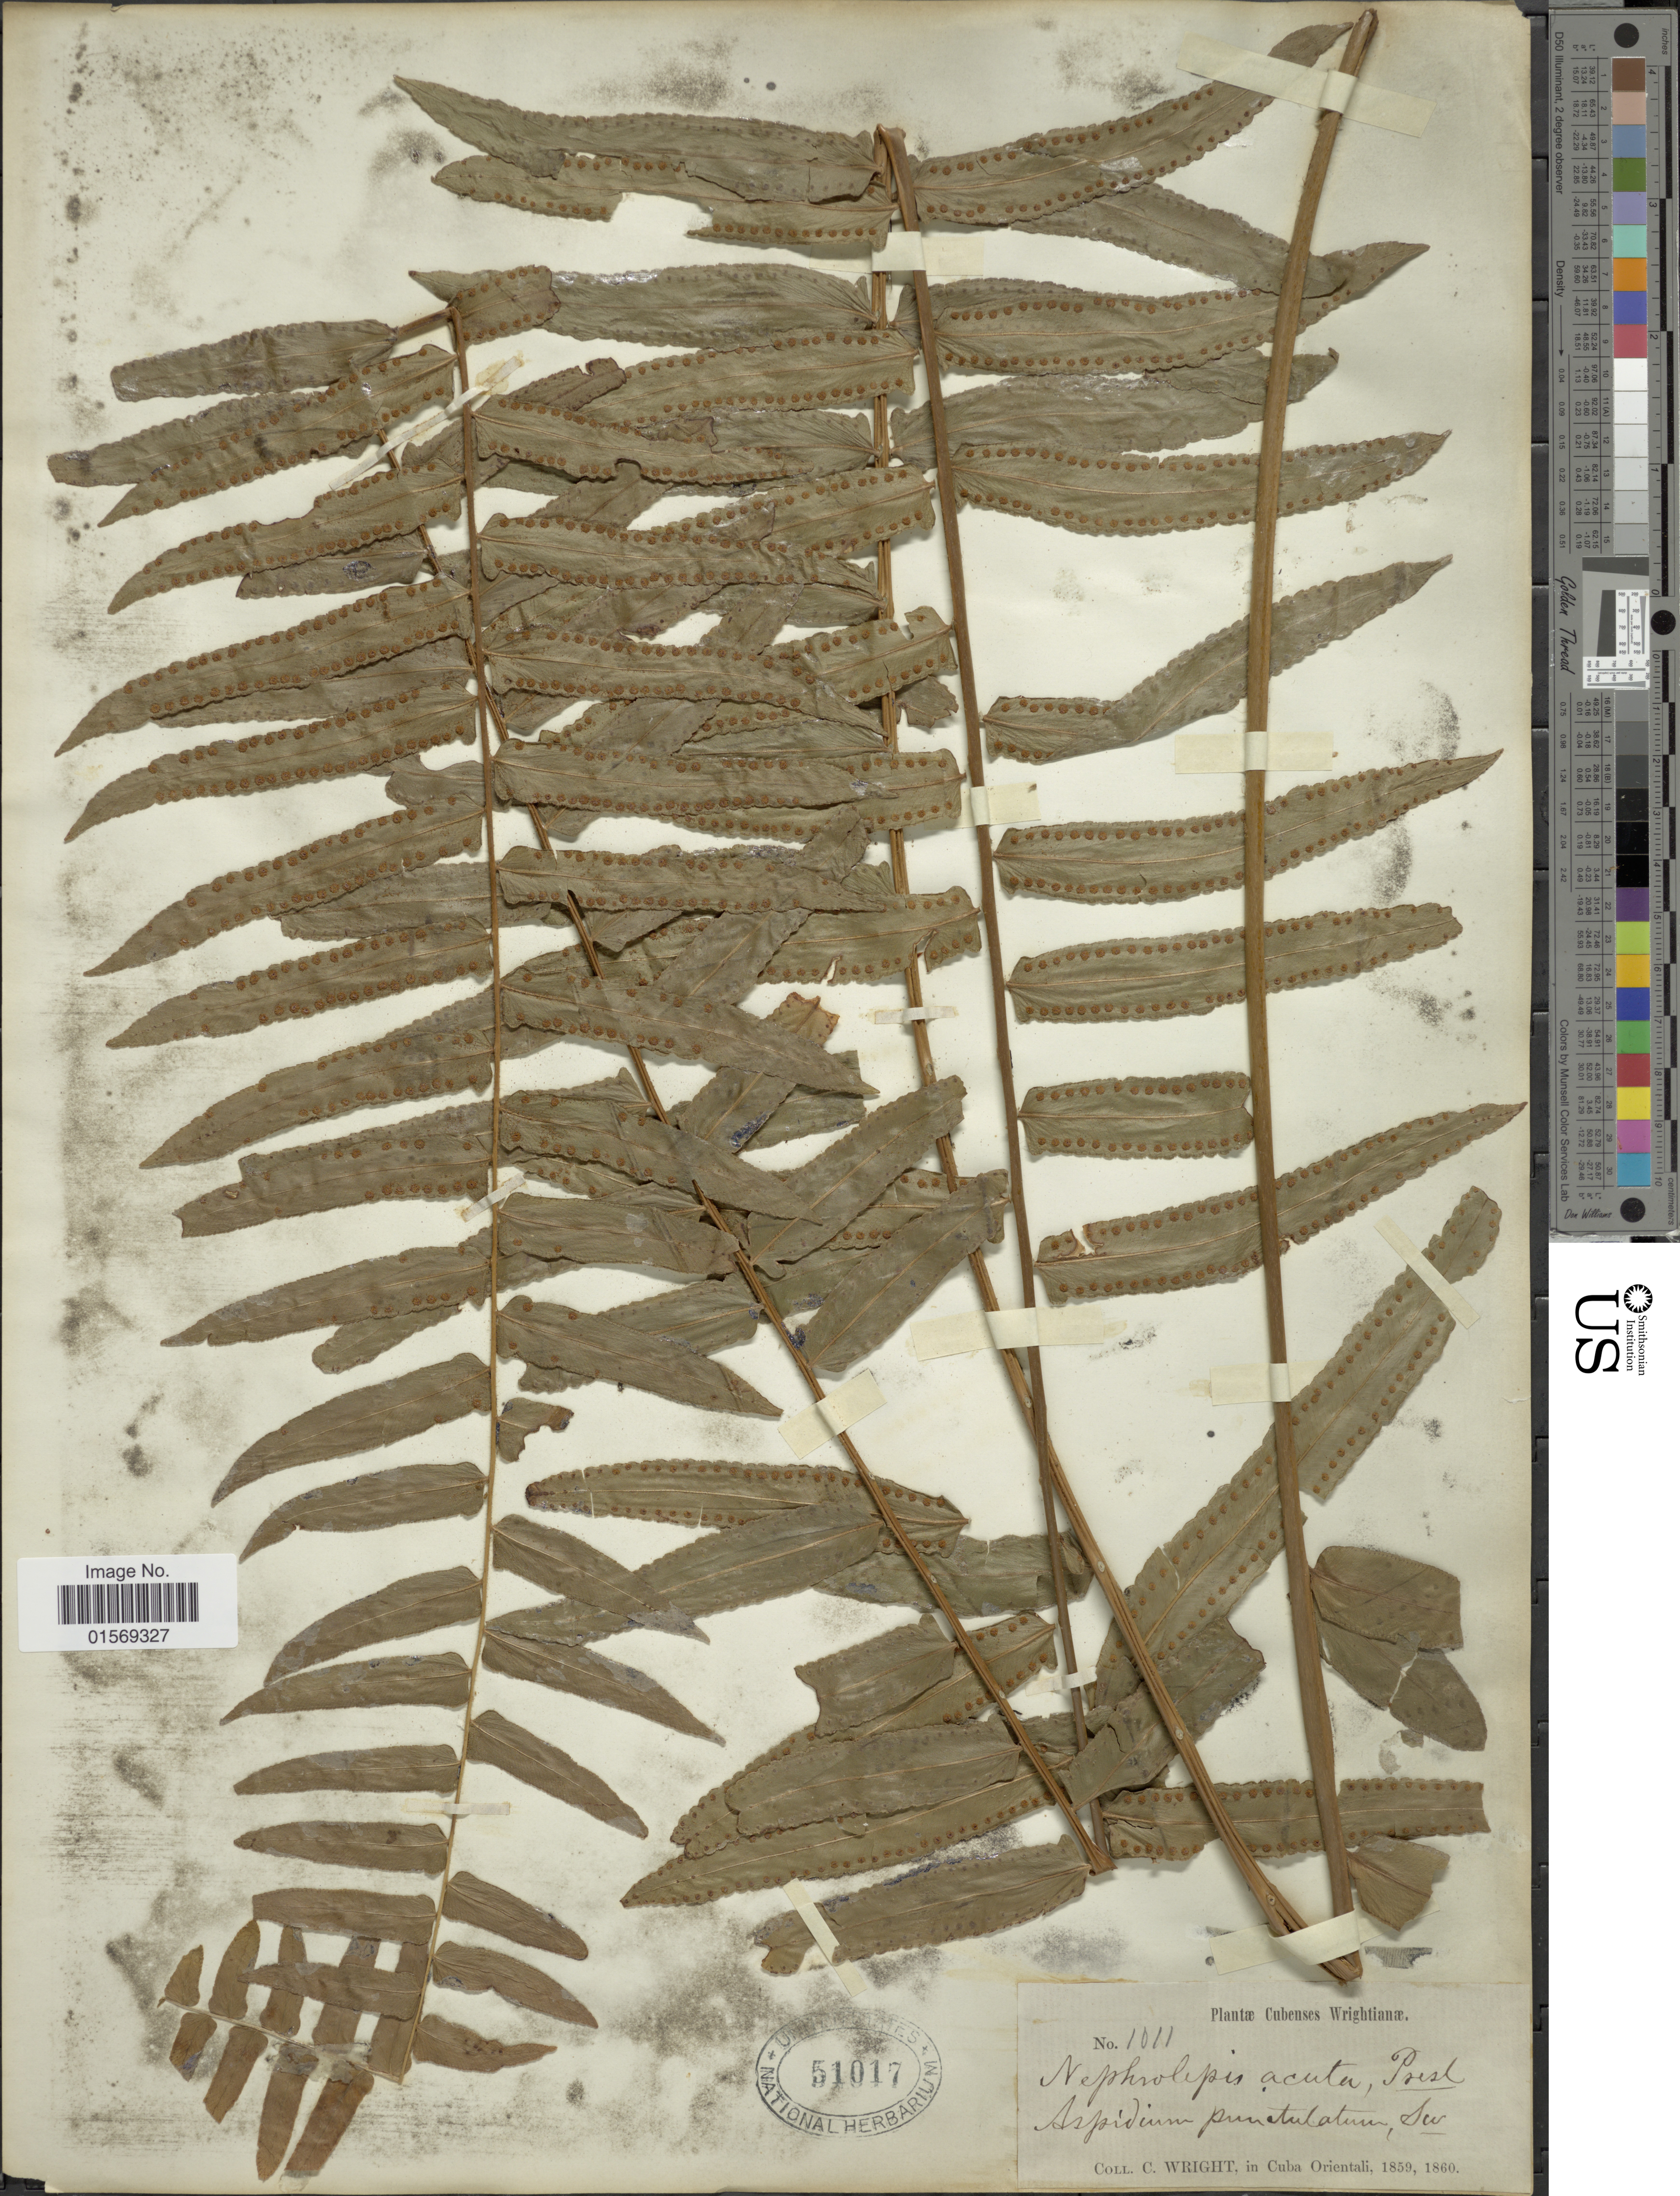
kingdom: Plantae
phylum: Tracheophyta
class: Polypodiopsida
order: Polypodiales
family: Nephrolepidaceae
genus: Nephrolepis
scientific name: Nephrolepis biserrata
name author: (Sw.) Schott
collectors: C. Wright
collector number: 1011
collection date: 1859/1860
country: Cuba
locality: Cubenses. Cuba Orientali.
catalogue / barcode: US 51017